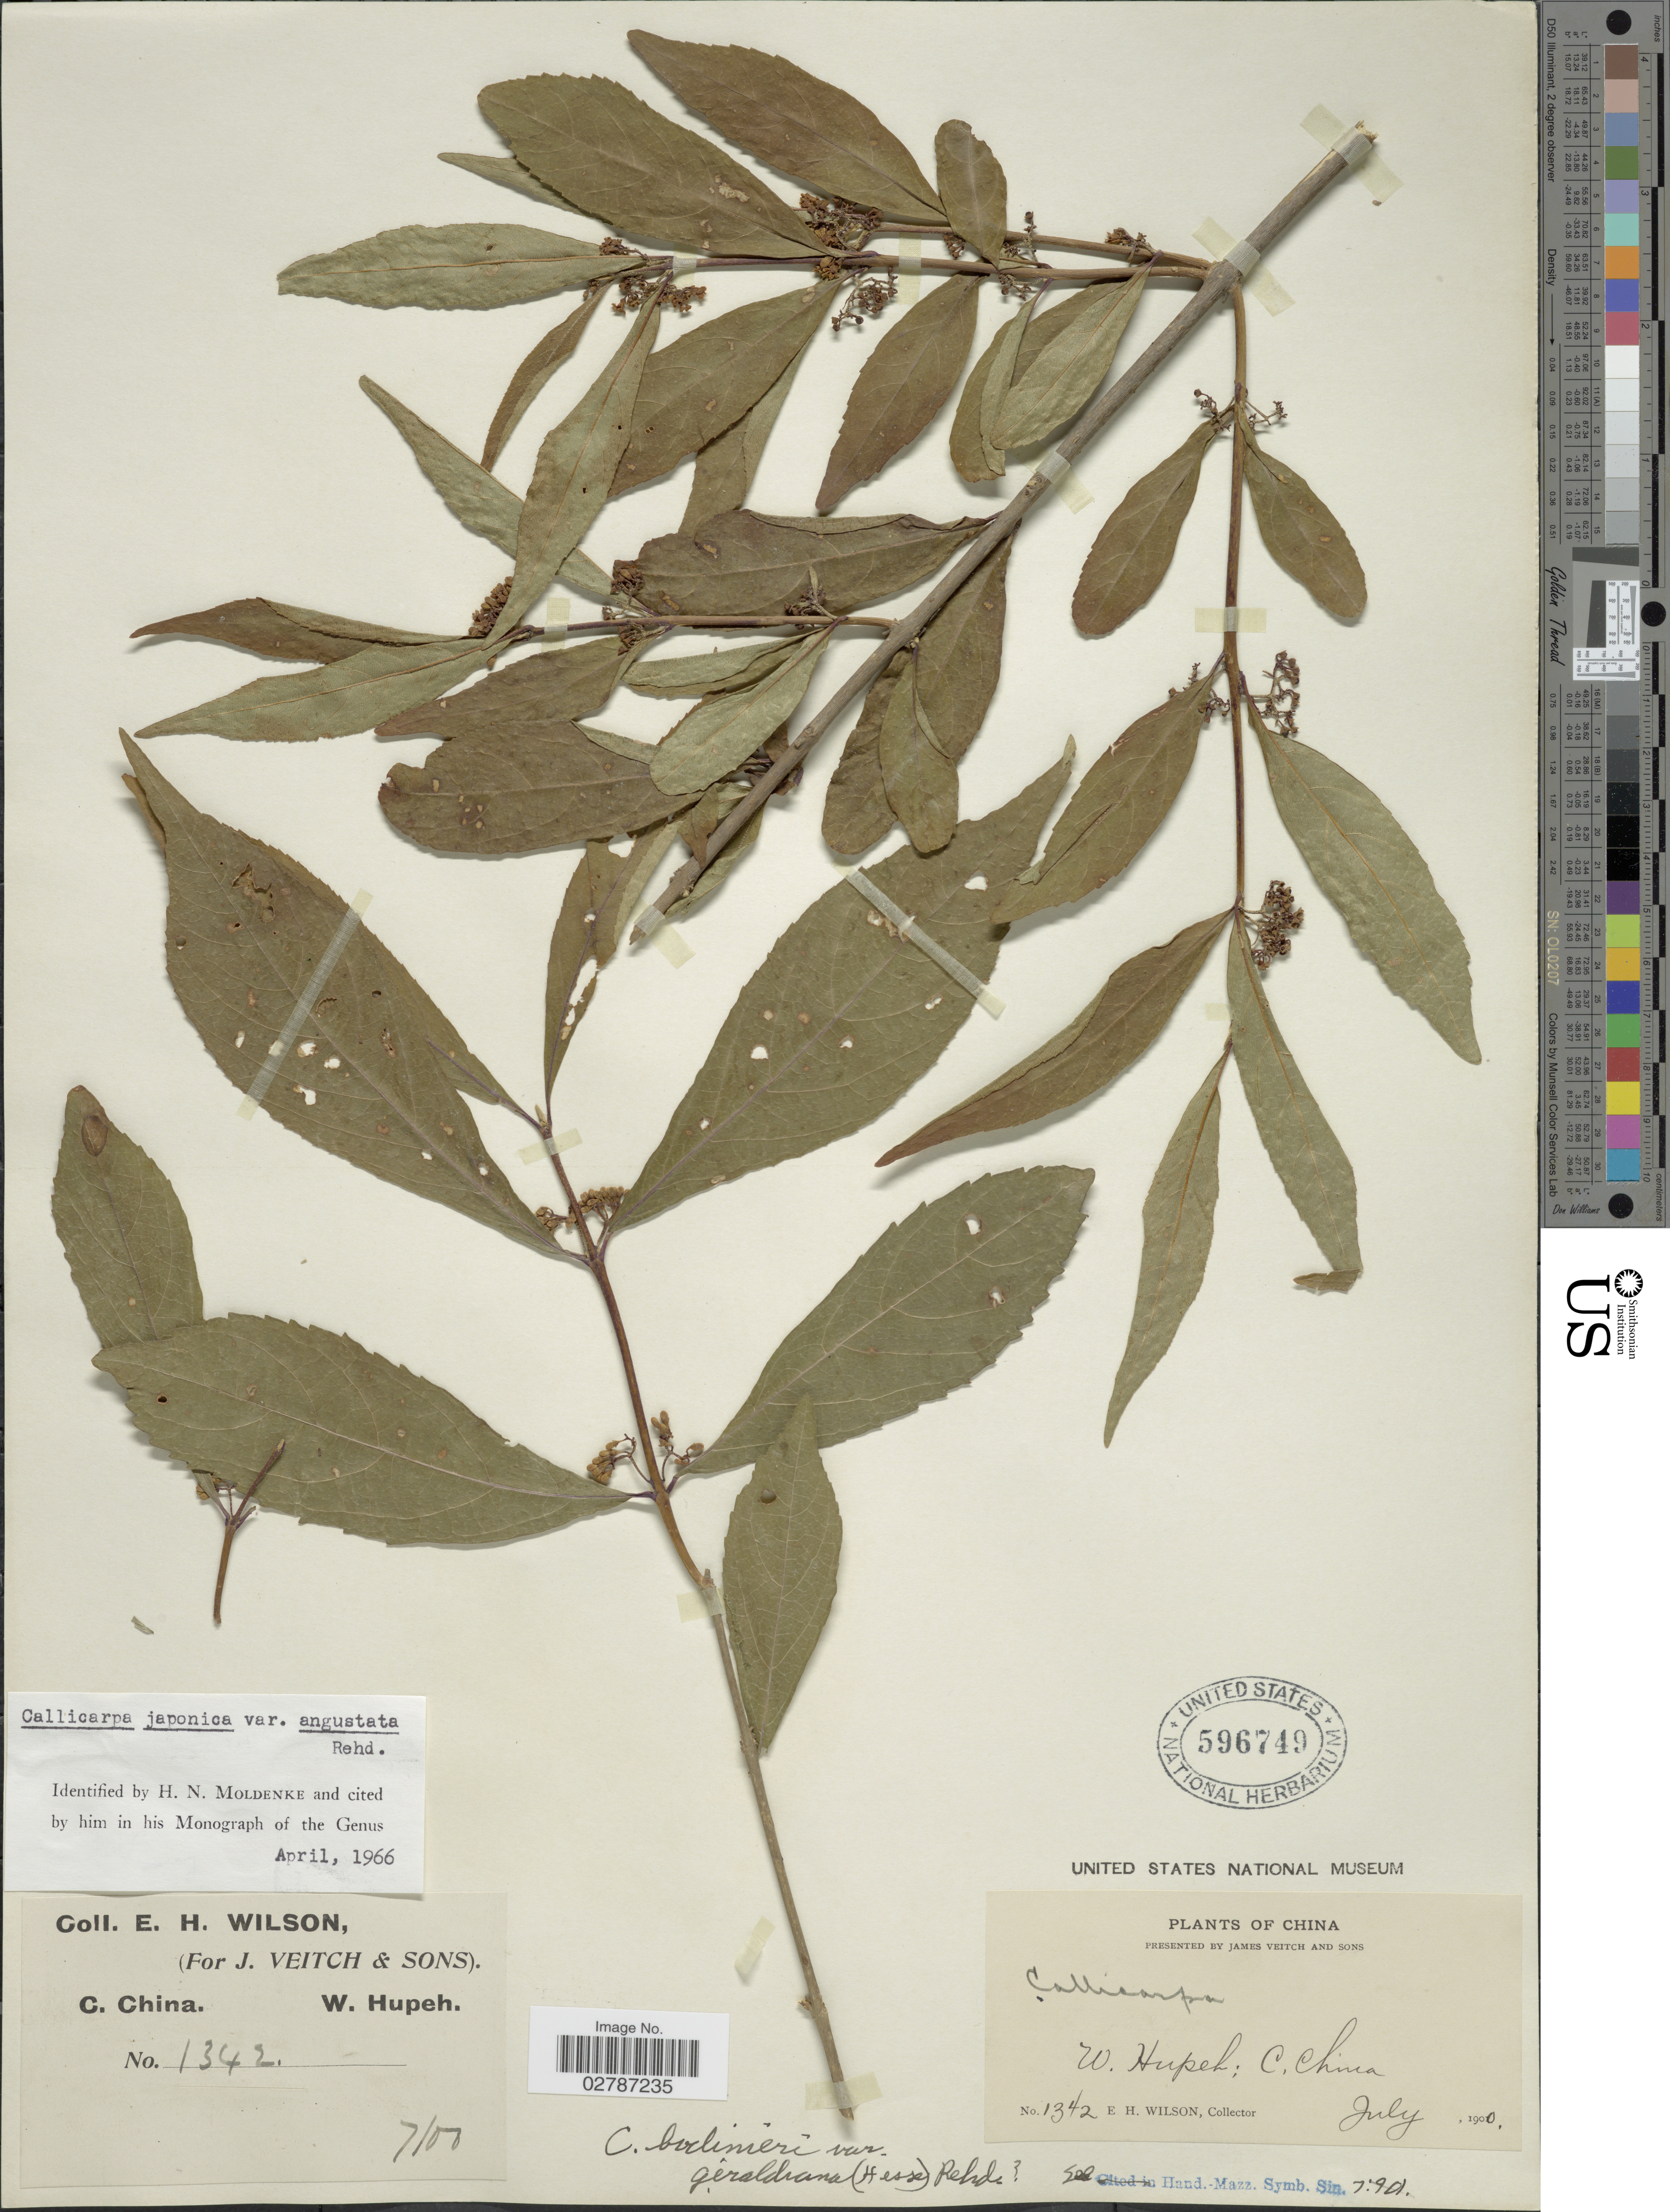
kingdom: Plantae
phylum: Tracheophyta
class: Magnoliopsida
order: Lamiales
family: Lamiaceae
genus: Callicarpa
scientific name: Callicarpa japonica var. angustata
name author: Rehder in Sarg.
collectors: E. Wilson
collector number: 1342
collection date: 1900-07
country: China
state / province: Hubei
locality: C. China. W. Hupeh.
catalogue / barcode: US 596749